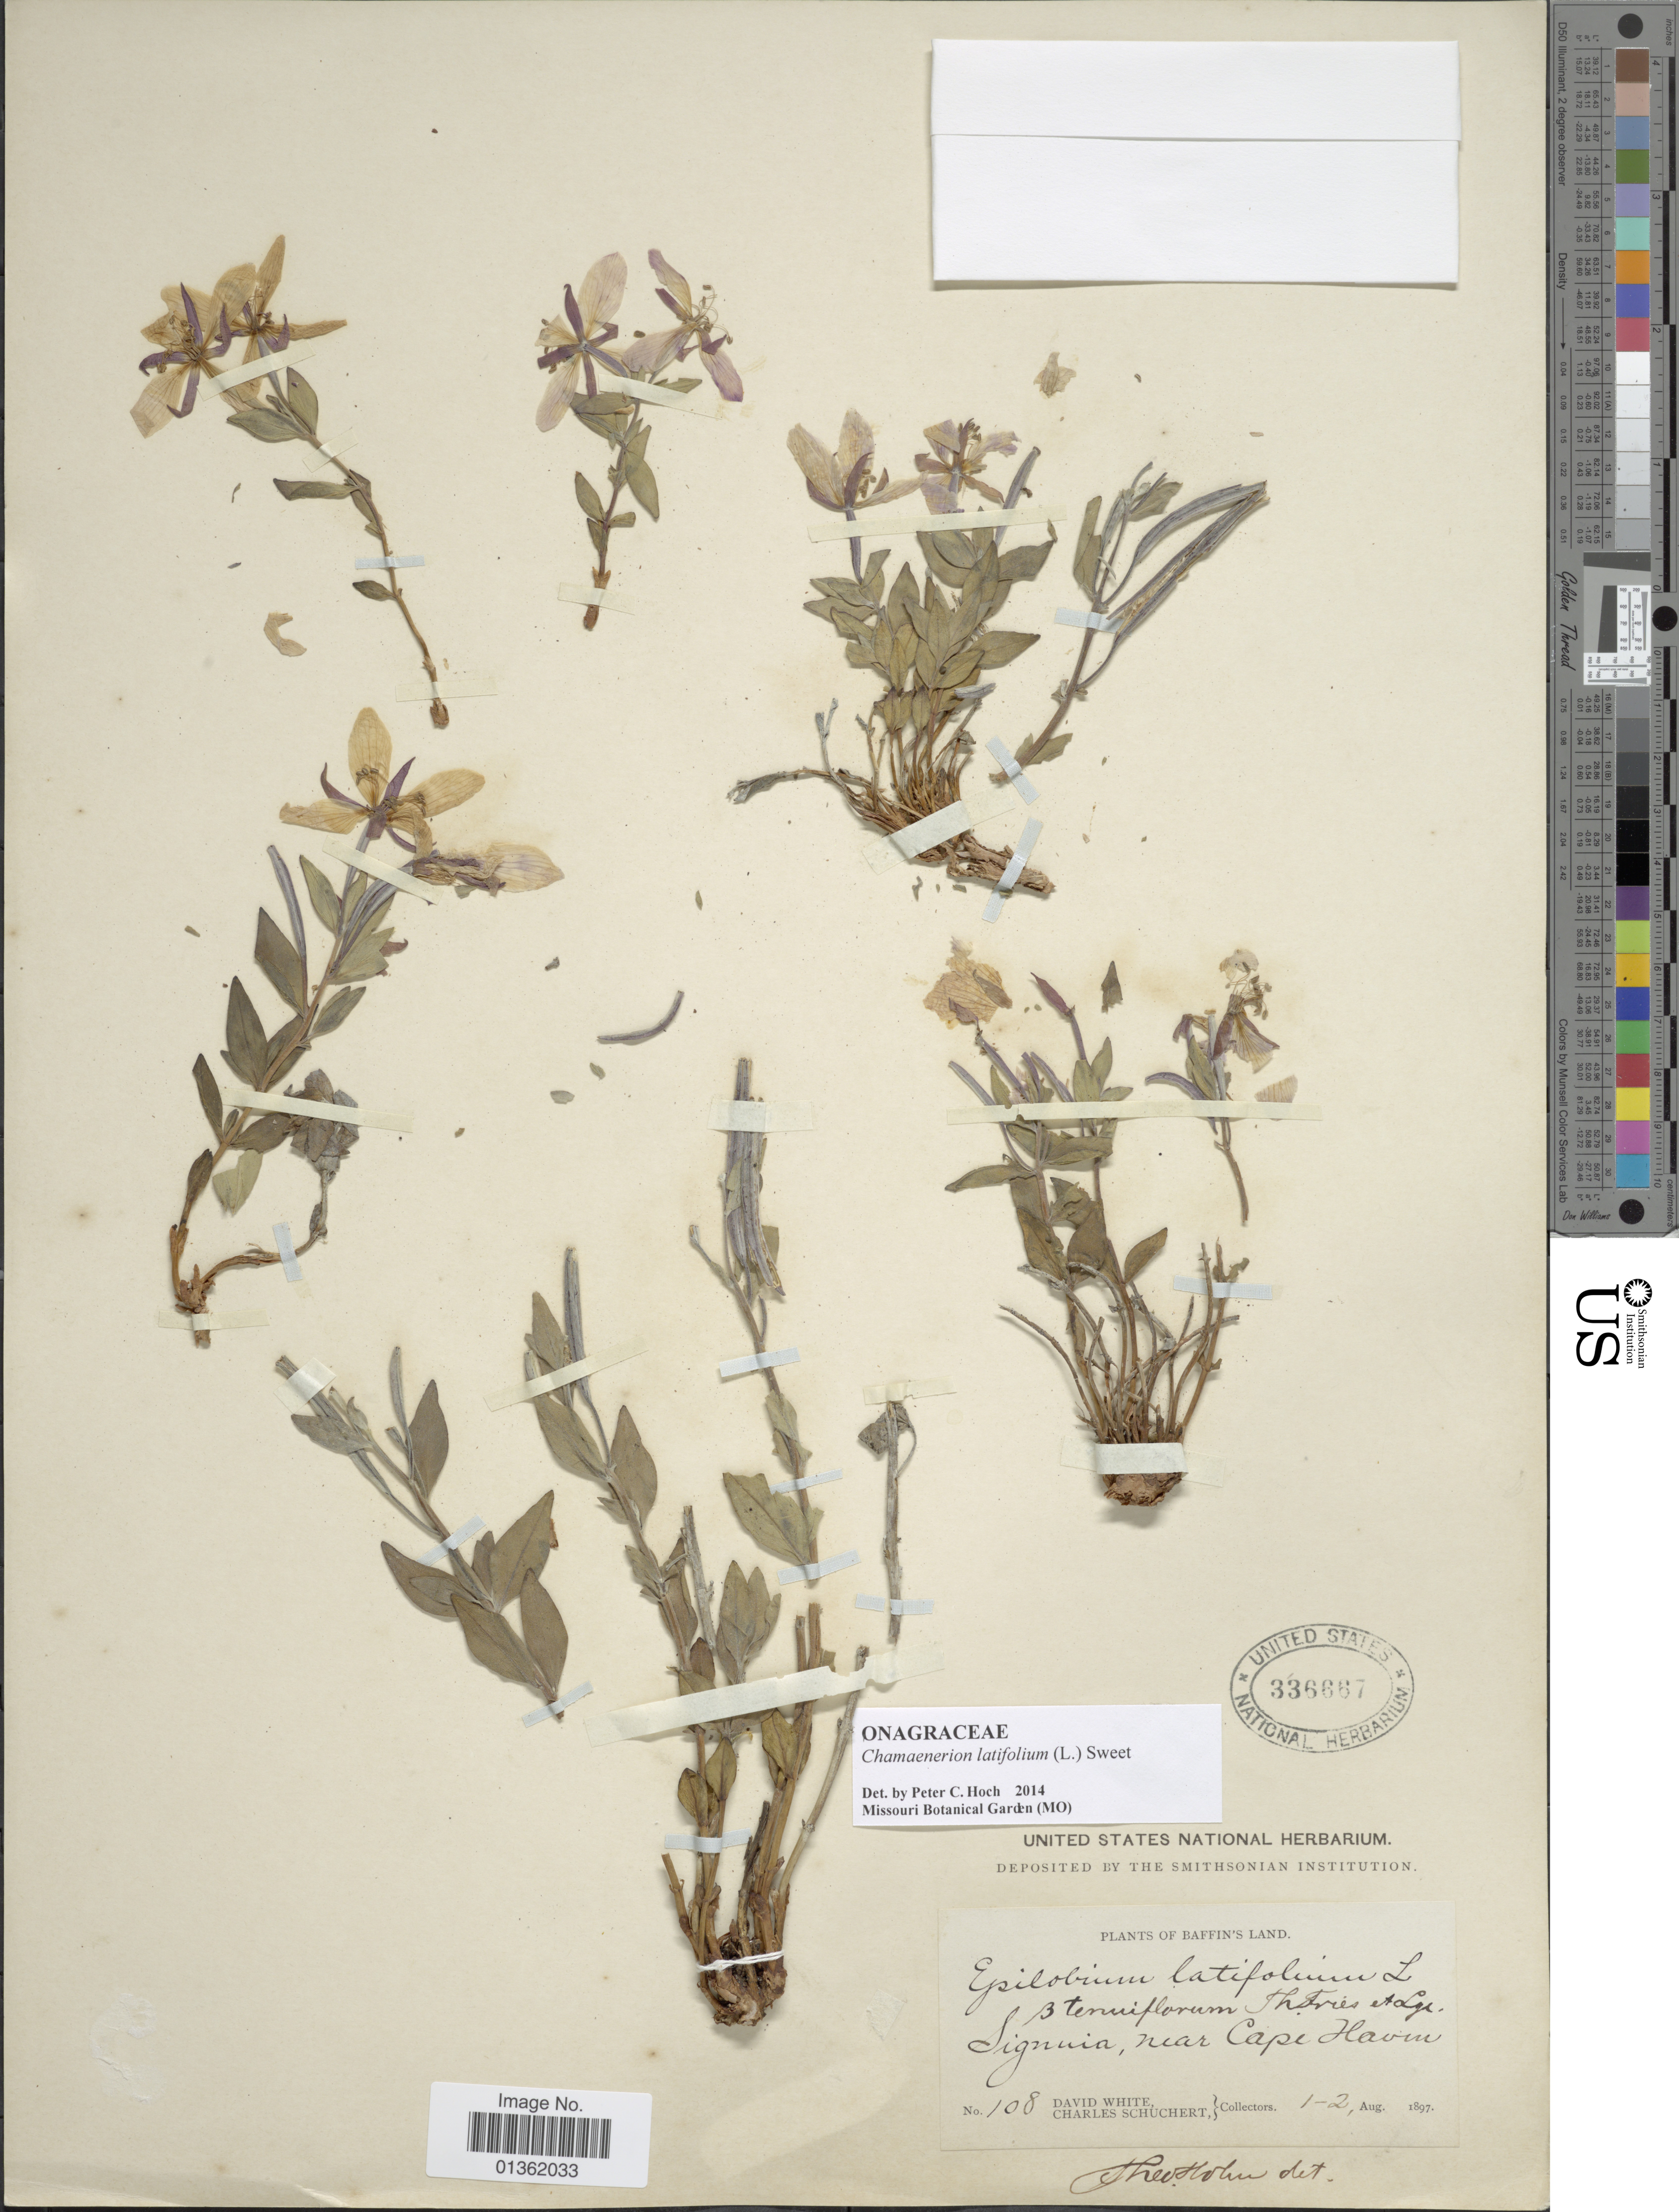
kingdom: Plantae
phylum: Tracheophyta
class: Magnoliopsida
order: Myrtales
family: Onagraceae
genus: Chamaenerion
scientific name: Chamaenerion latifolium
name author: (L.) Th. Fr. & Lange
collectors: D. White & C. Schuchert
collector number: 108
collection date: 1897-08-01/1897-08-02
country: Canada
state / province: Nunavut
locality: Baffin's Land. Signuia, near Cape Haven.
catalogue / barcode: US 336667